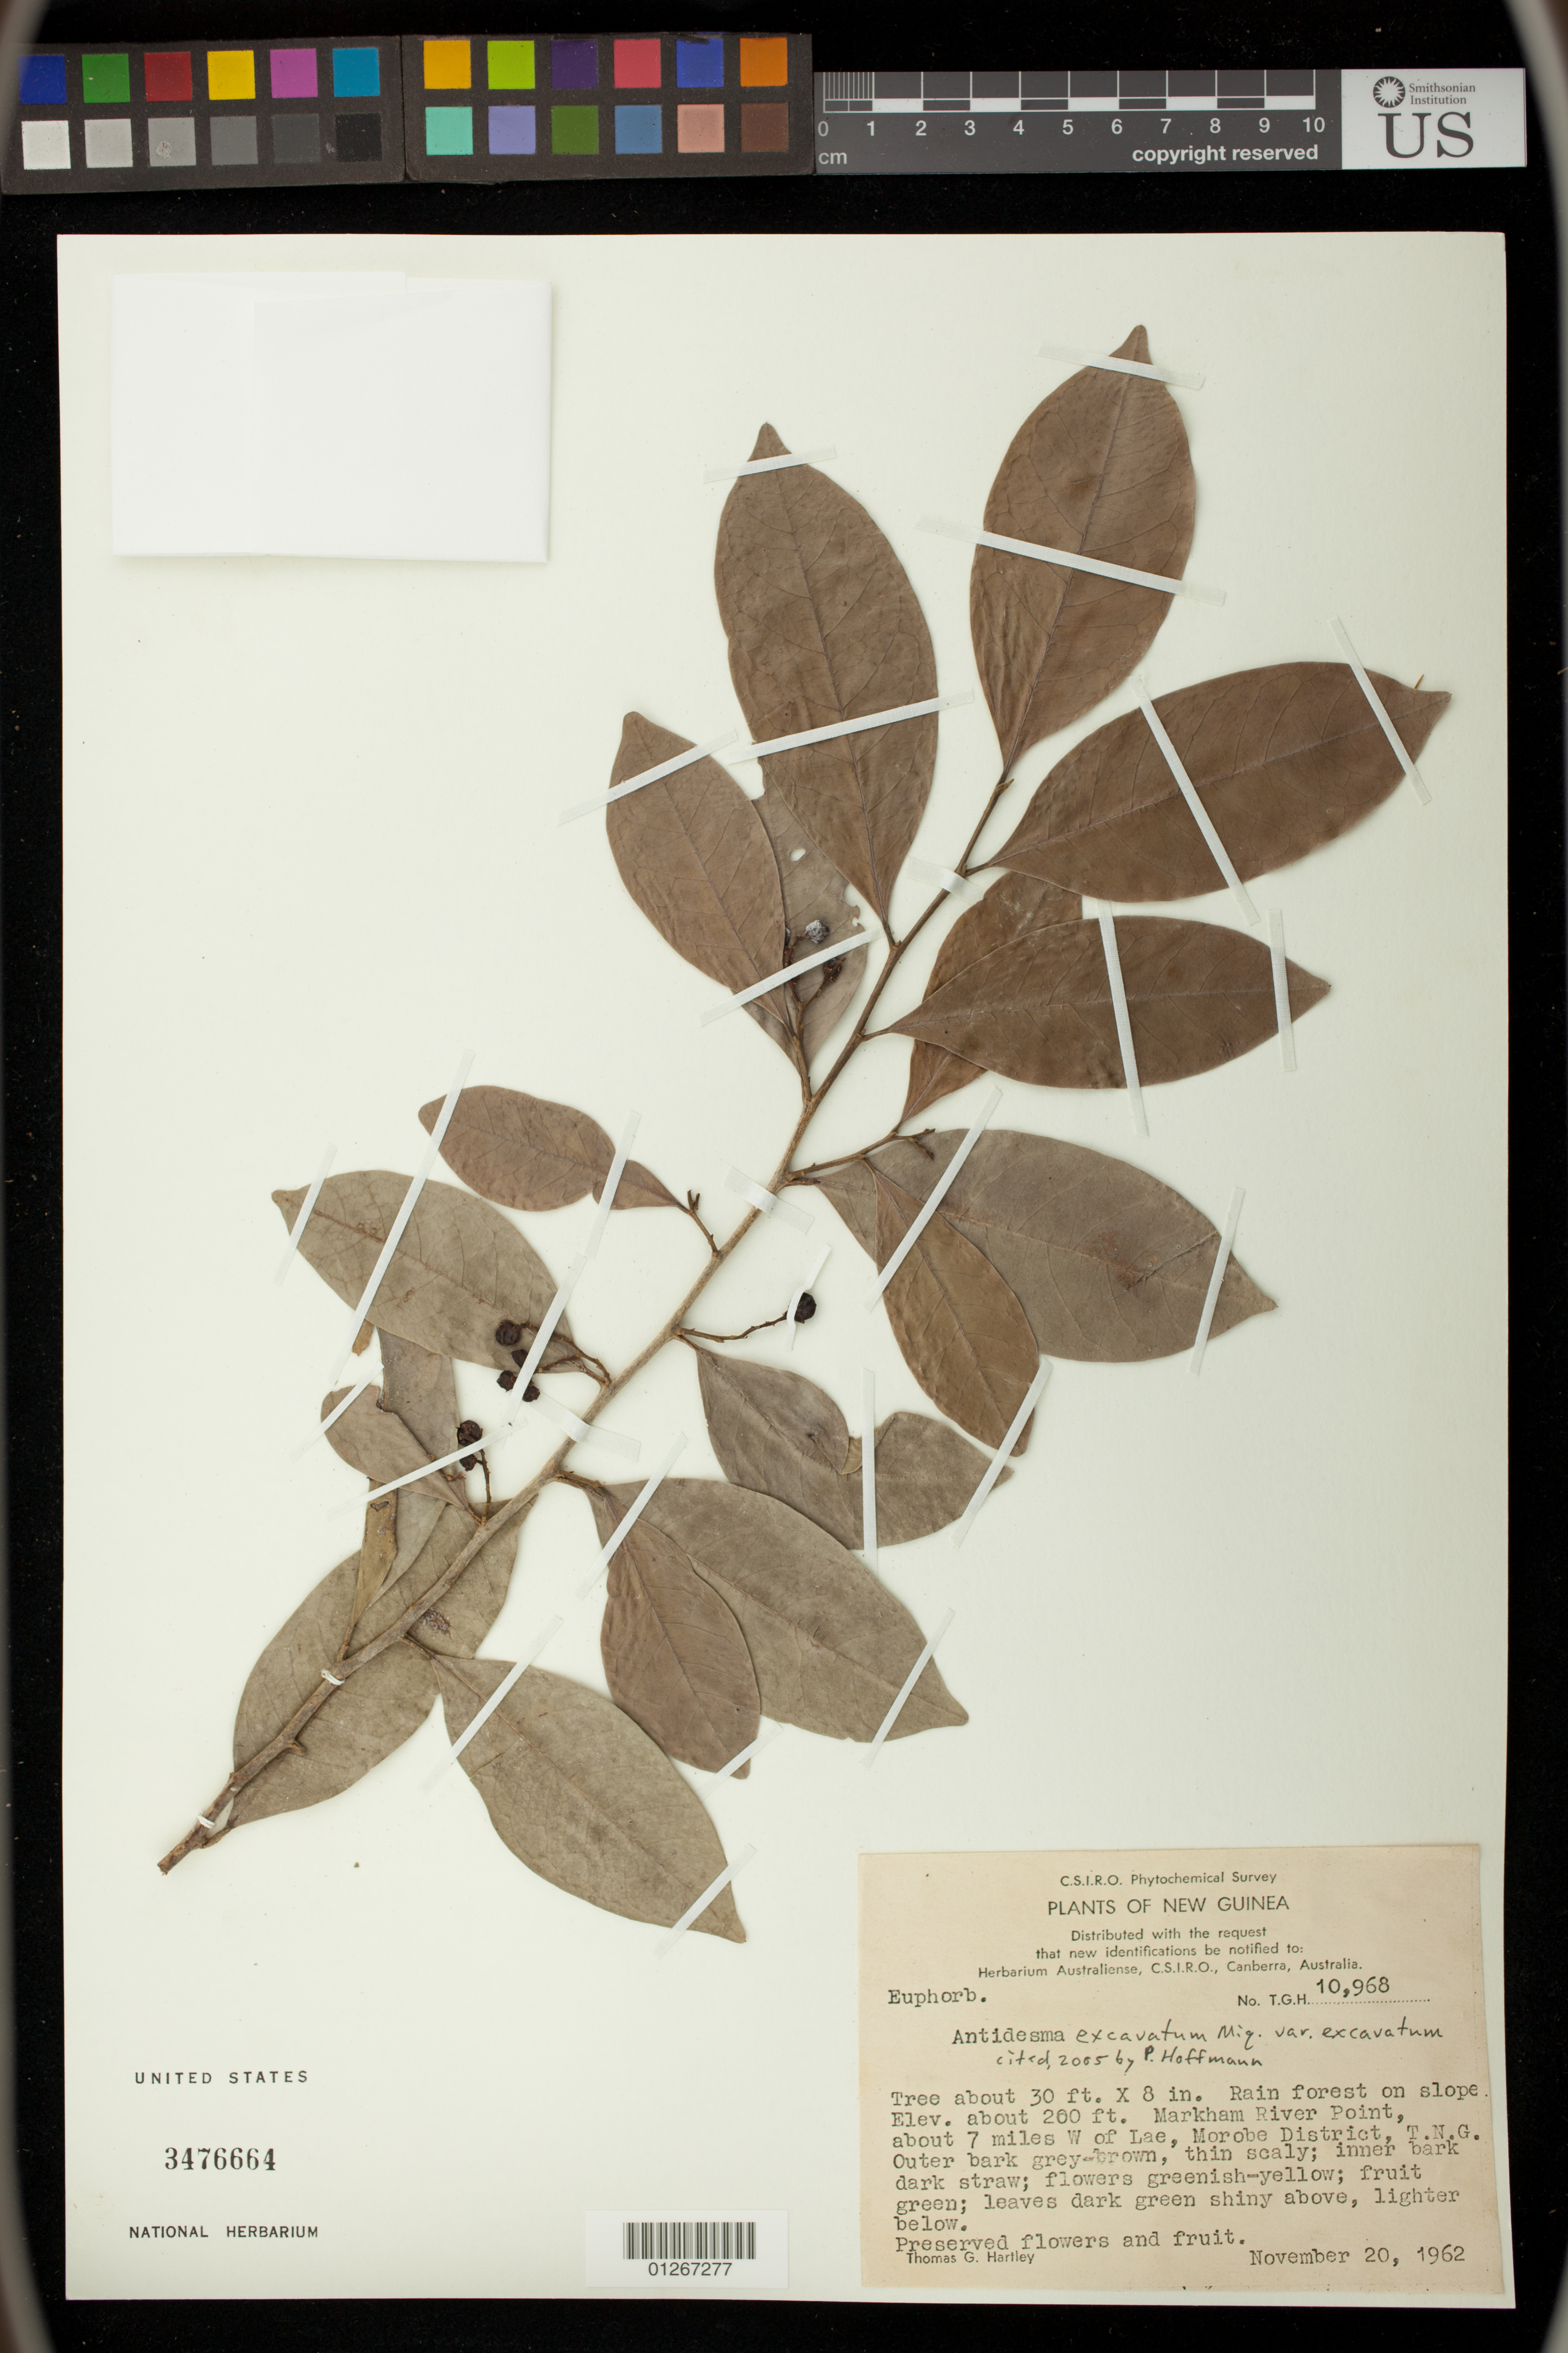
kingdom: Plantae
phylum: Tracheophyta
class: Magnoliopsida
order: Malpighiales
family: Phyllanthaceae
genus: Antidesma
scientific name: Antidesma excavatum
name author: Miq.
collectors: T. G. Hartley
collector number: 10968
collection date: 1962-11-20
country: Papua New Guinea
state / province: Morobe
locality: Markham River Point, about 7 miles W of Lae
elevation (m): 79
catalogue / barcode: US 3476664